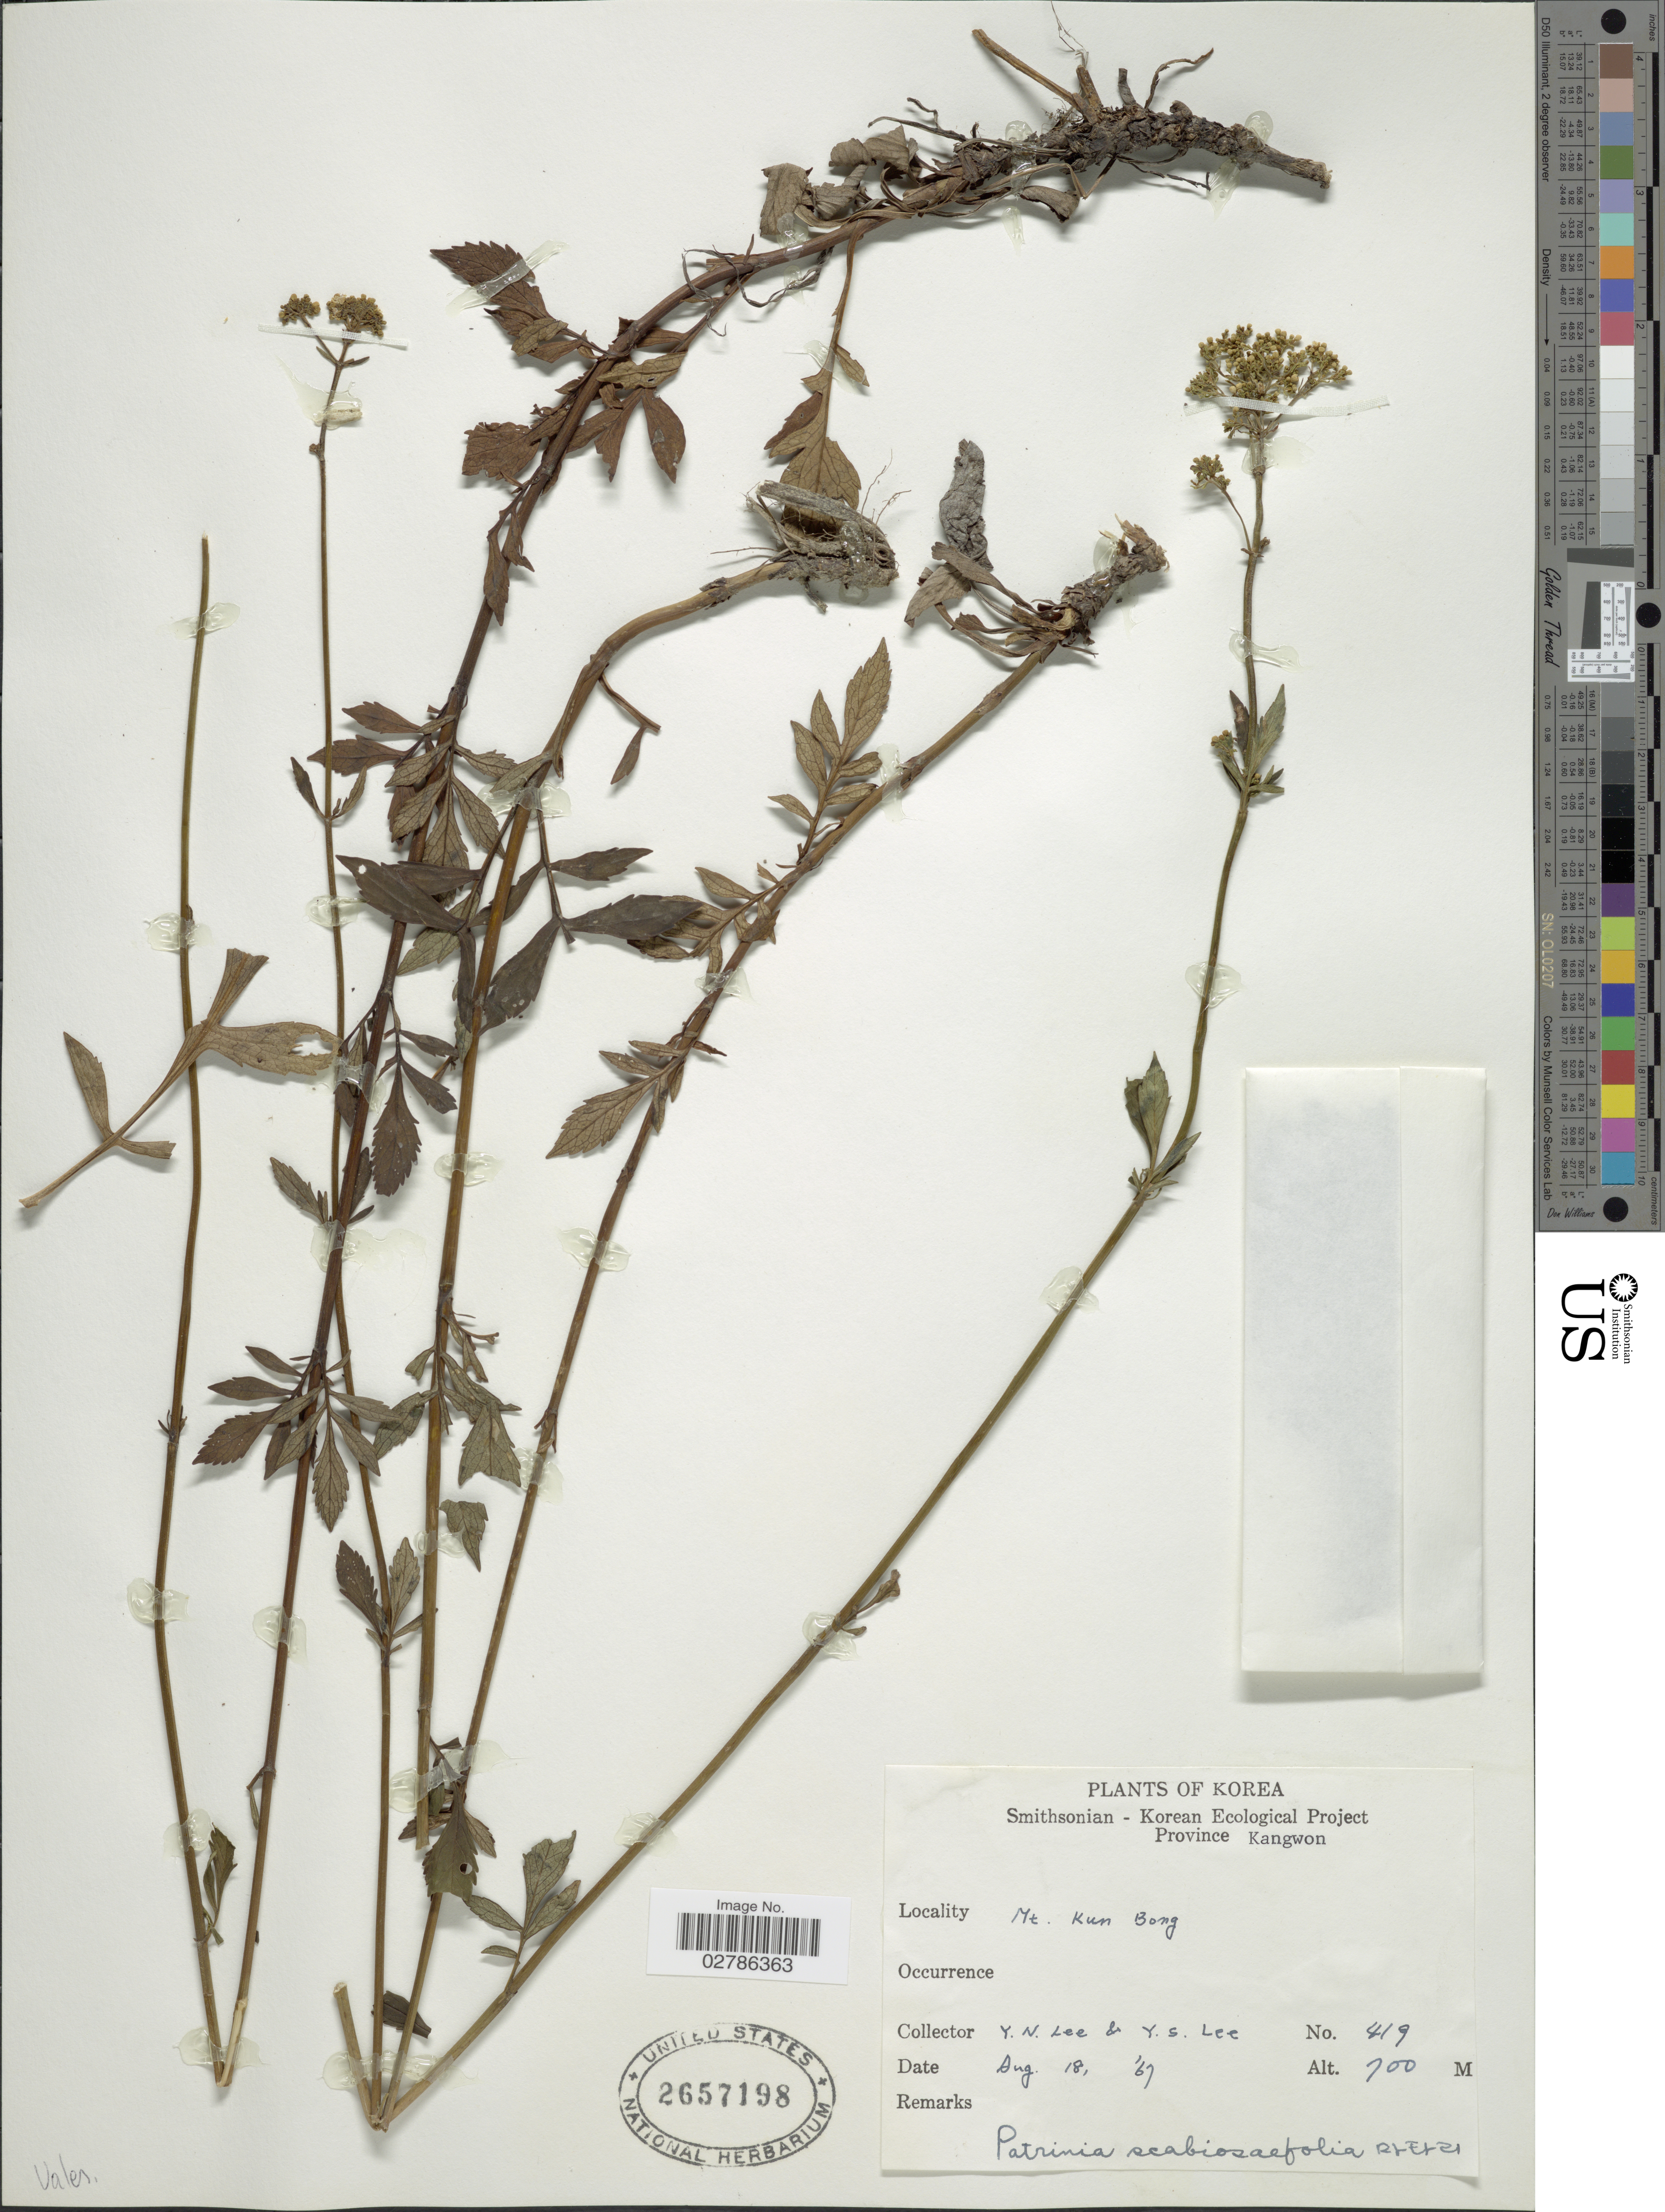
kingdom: Plantae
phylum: Tracheophyta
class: Magnoliopsida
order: Dipsacales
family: Caprifoliaceae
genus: Patrinia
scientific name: Patrinia scabiosifolia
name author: Link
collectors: Y. N. Lee & Y. S. Lee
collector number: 419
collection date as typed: Transcribed d/m/y: 18/8/67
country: North Korea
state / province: Kangwon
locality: Mt. Kun Bong.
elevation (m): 700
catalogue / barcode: US 2657198